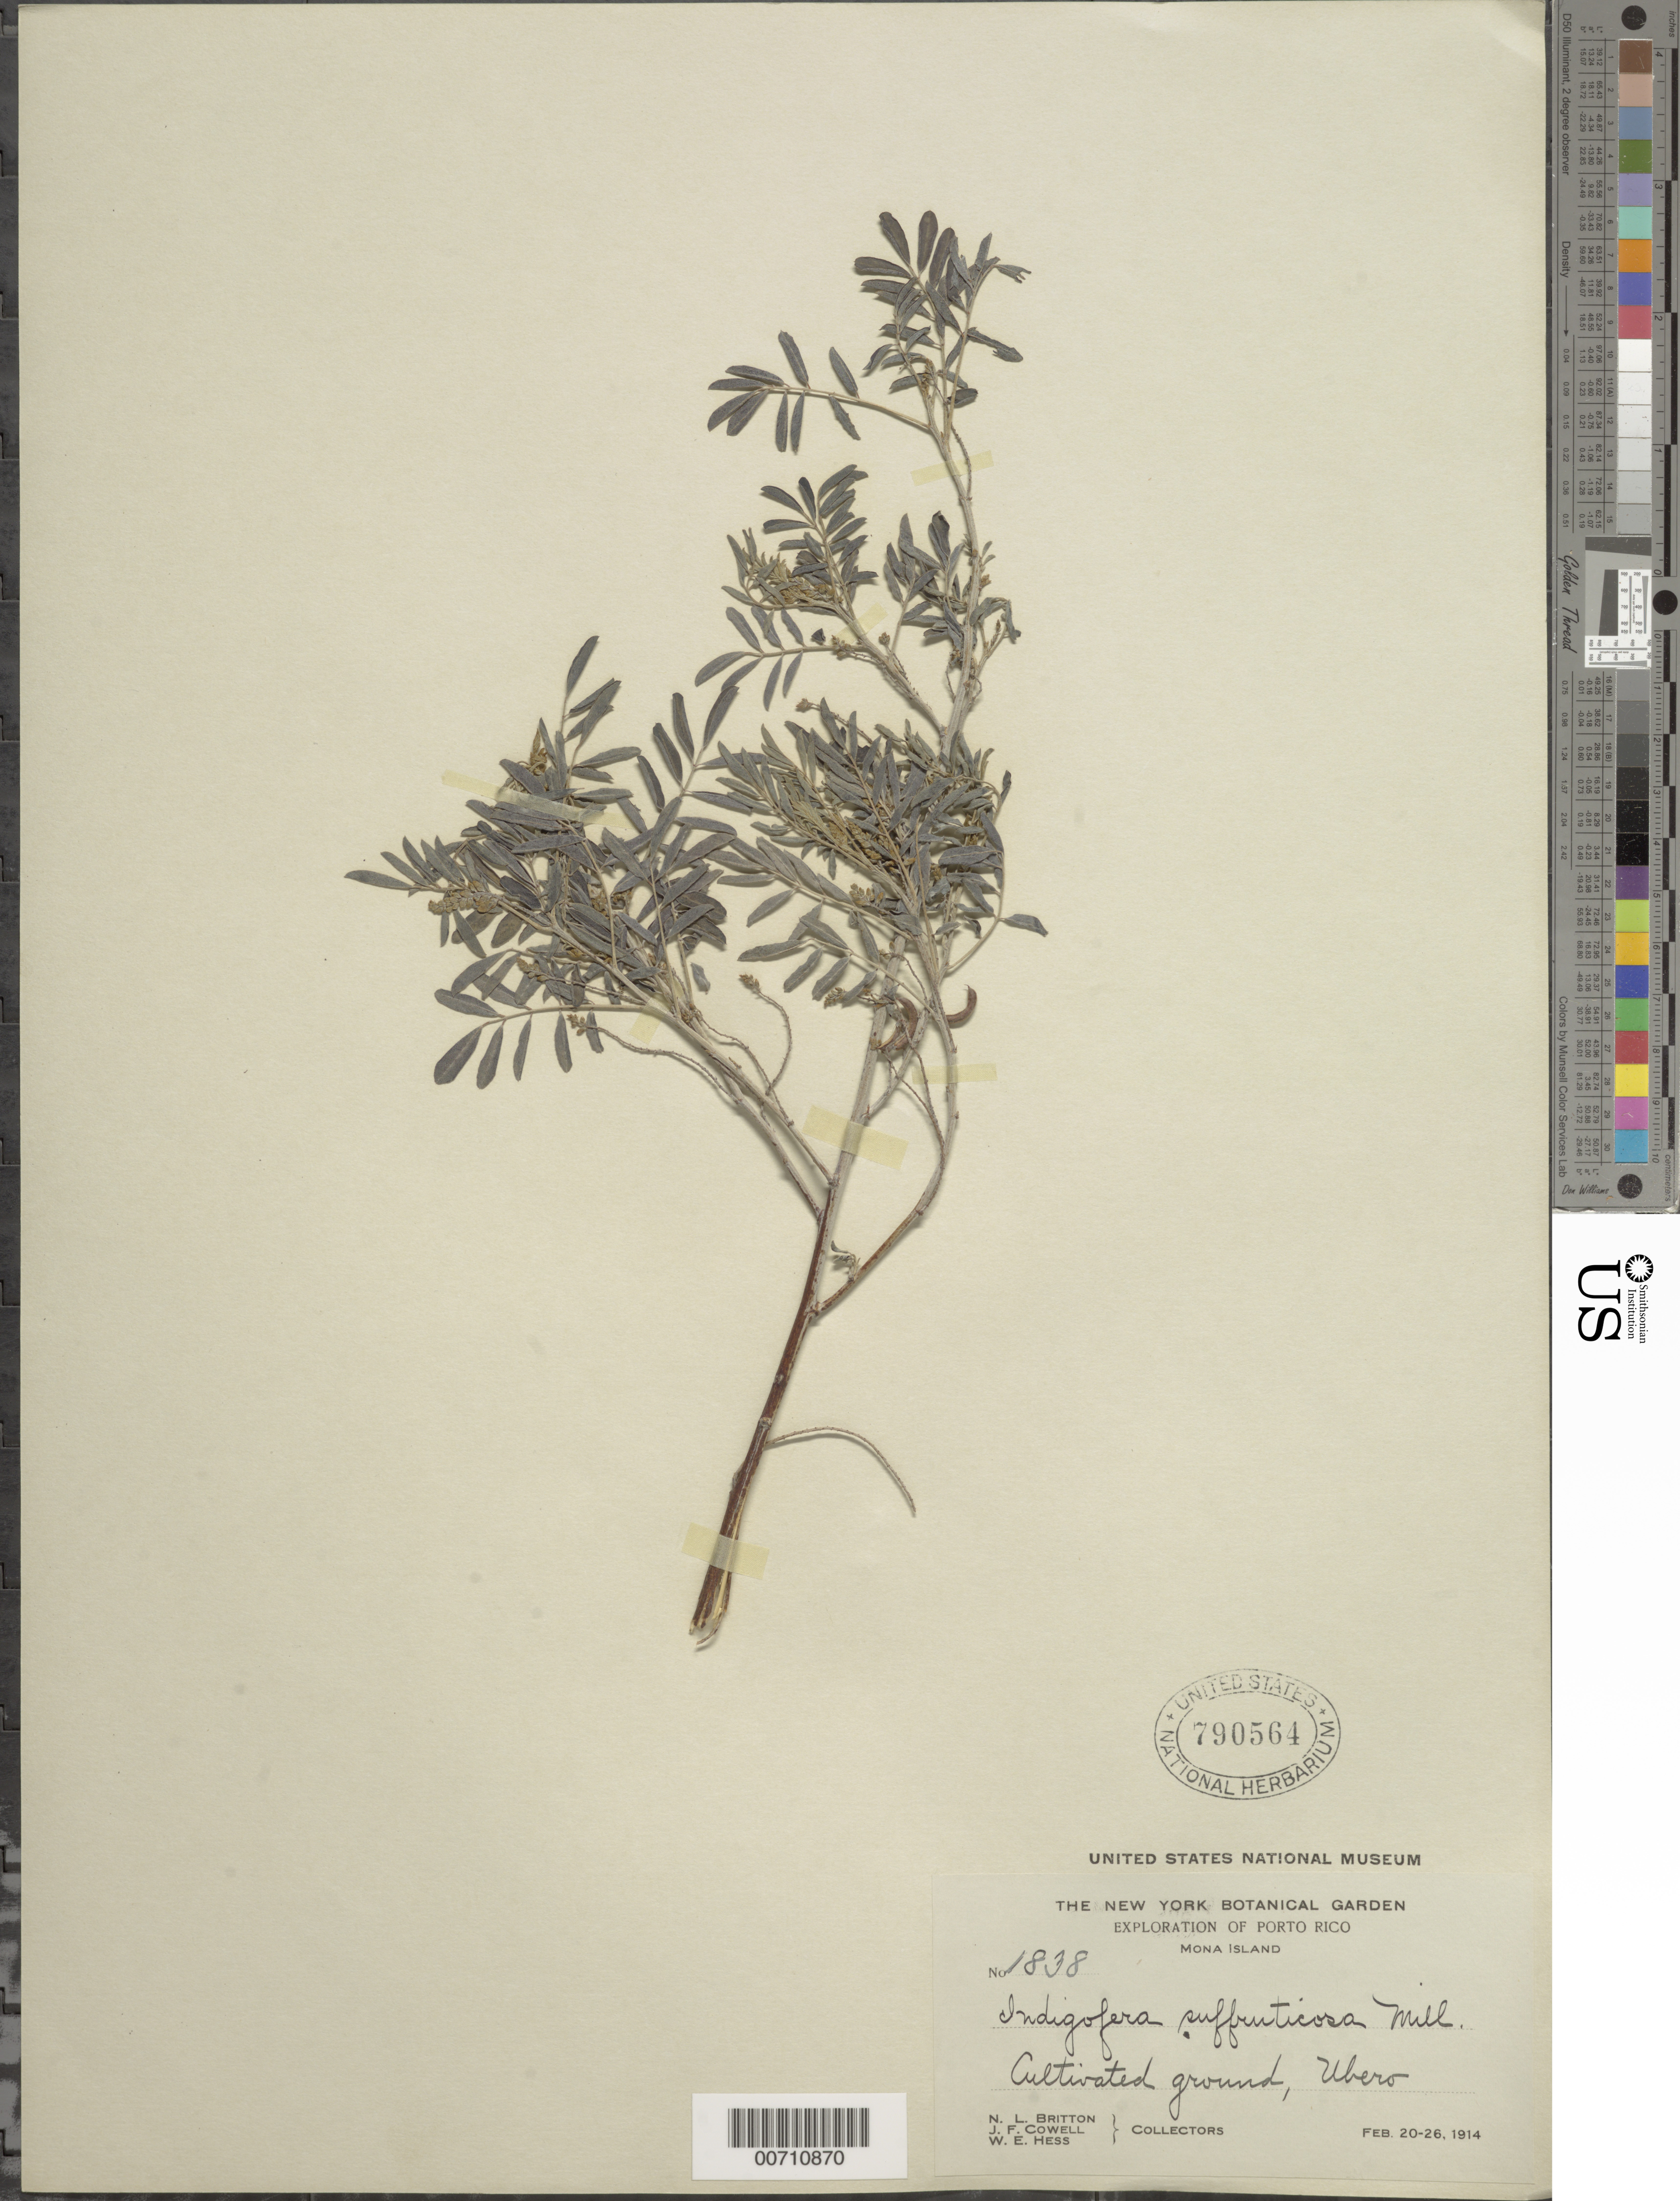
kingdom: Plantae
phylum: Tracheophyta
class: Magnoliopsida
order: Fabales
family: Fabaceae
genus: Indigofera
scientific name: Indigofera suffruticosa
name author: Mill.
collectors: N. Britton, J. F. Cowell & W. Hess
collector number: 1838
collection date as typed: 20 Feb 1914 to 23 Feb 1914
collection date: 1914-02-20/1914-02-23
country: Puerto Rico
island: Mona Island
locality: Utero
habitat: Cultivated ground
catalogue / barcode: US 790564